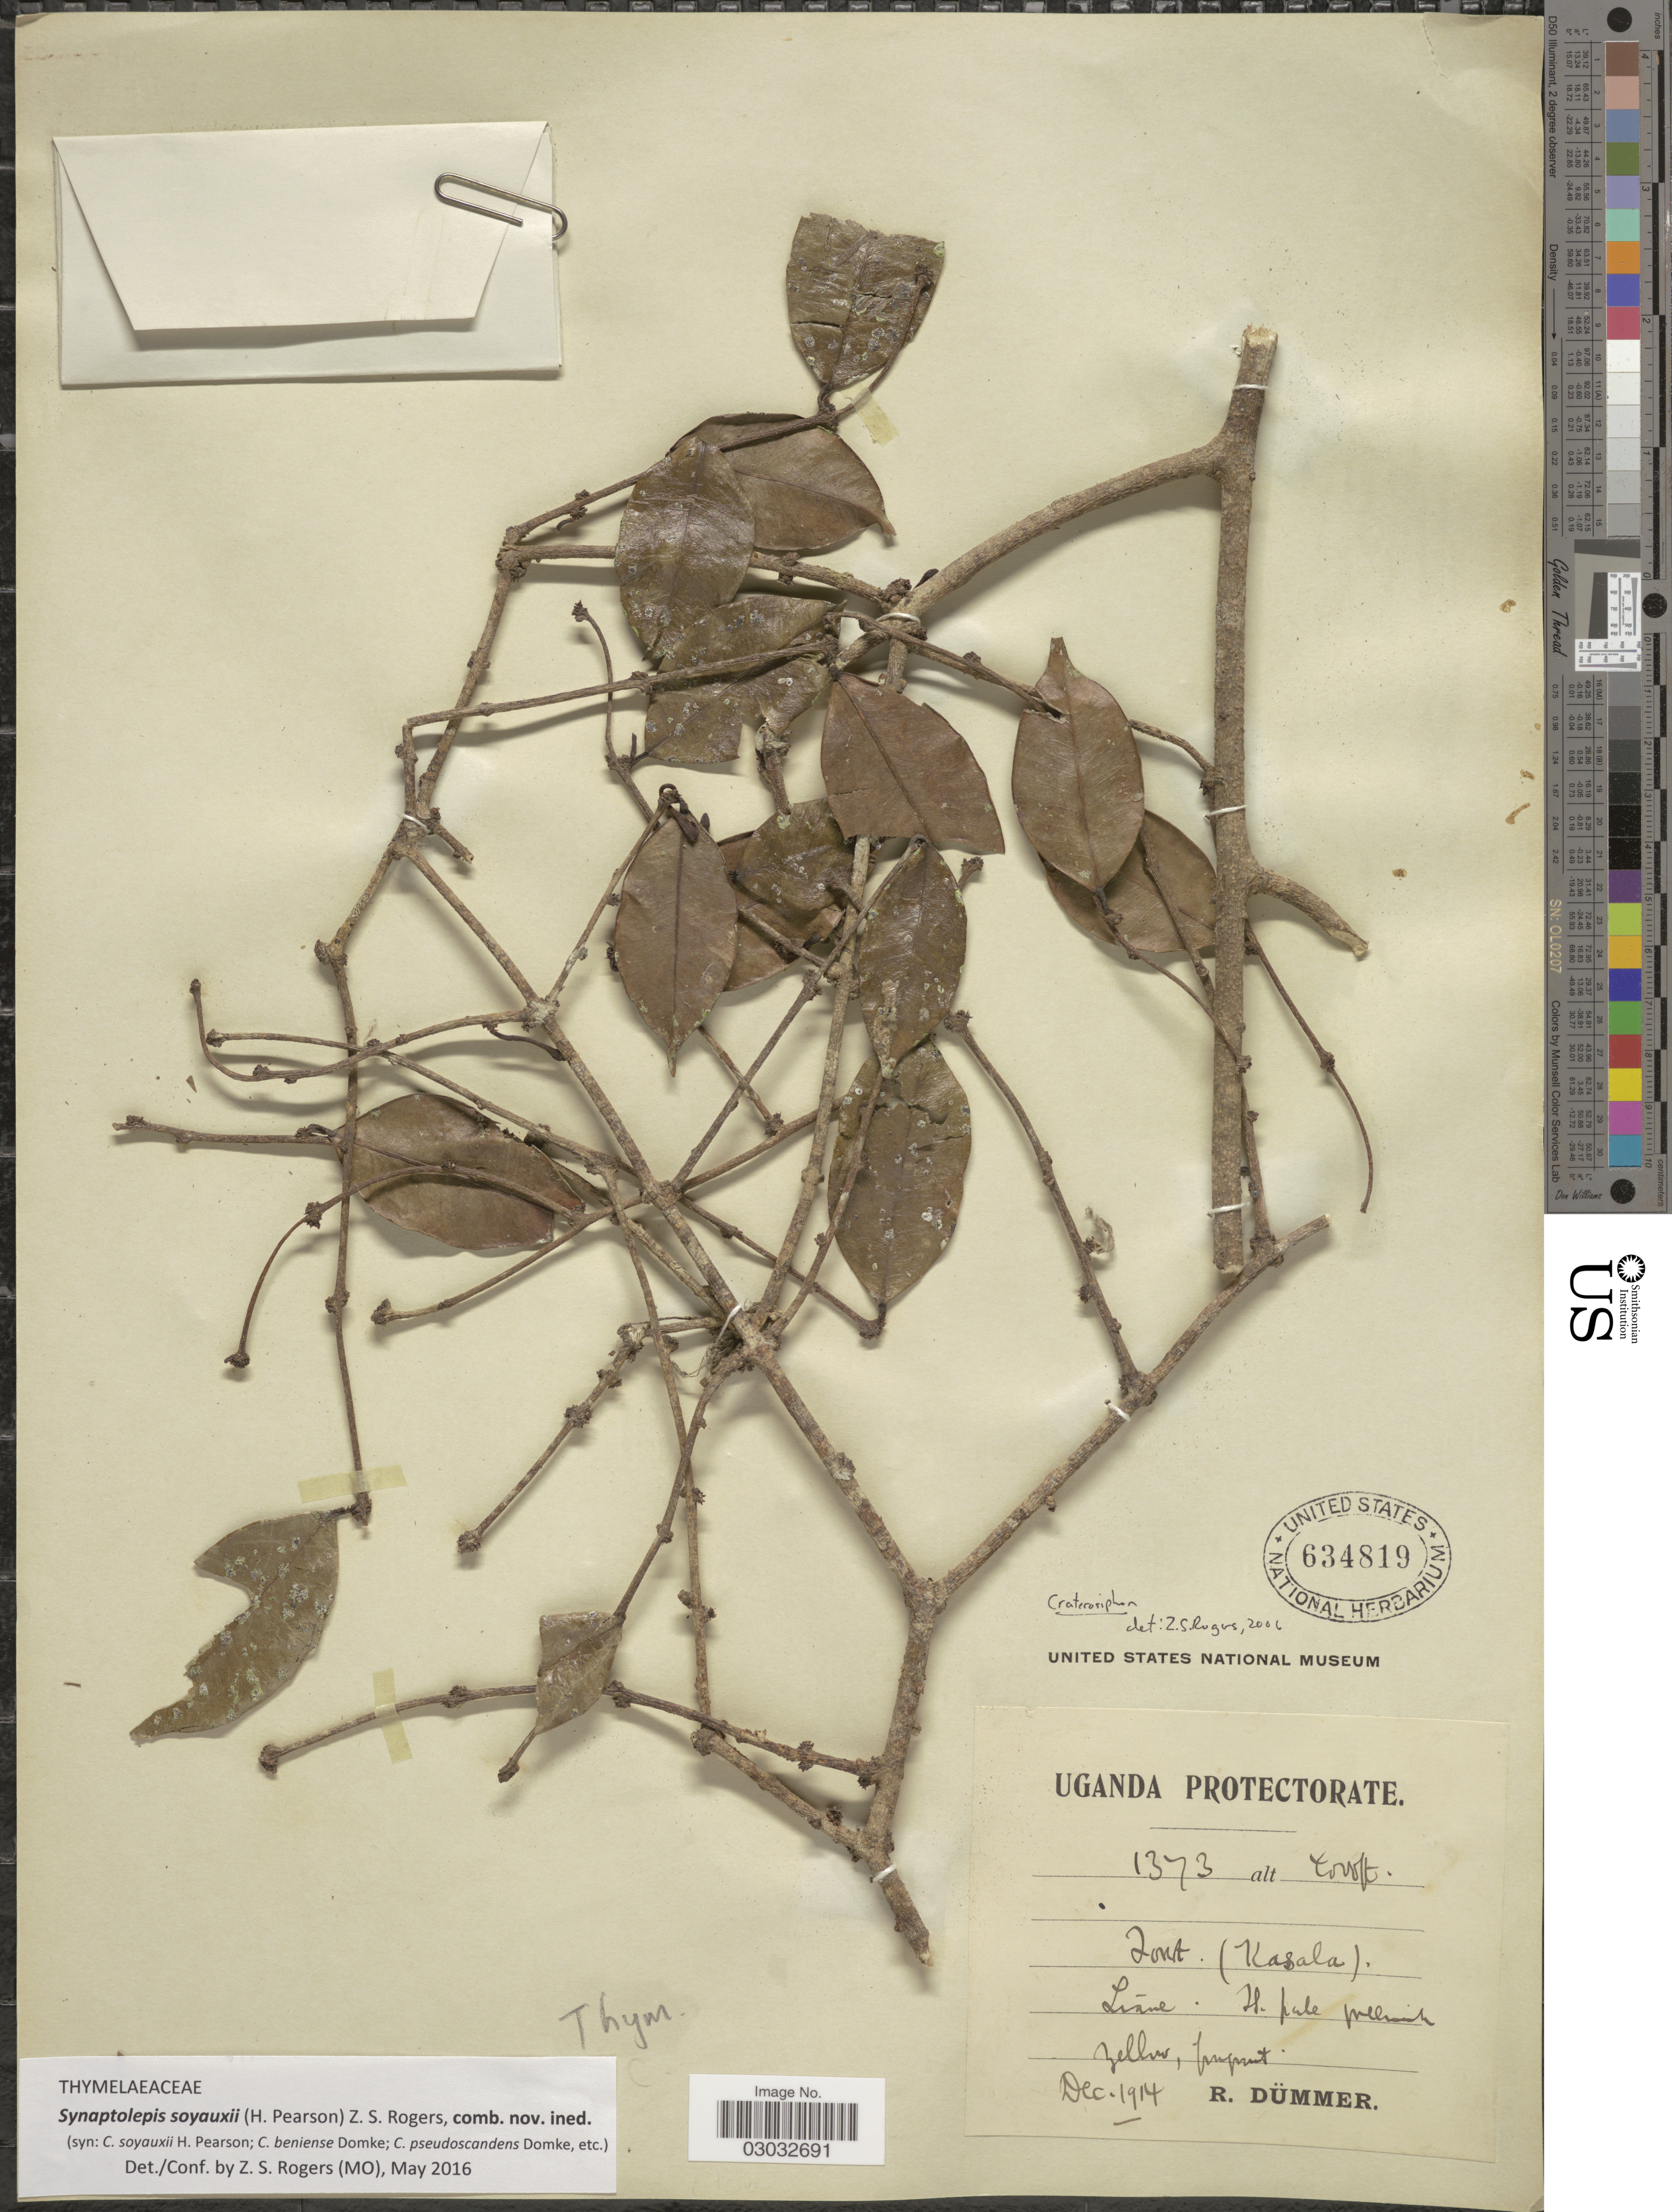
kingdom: Plantae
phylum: Tracheophyta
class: Magnoliopsida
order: Malvales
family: Thymelaeaceae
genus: Craterosiphon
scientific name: Craterosiphon sp.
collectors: R. A. Dümmer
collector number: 1373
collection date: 1914-12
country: Uganda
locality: Uganda Protectorate. Kasala.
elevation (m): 1219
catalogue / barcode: US 634819